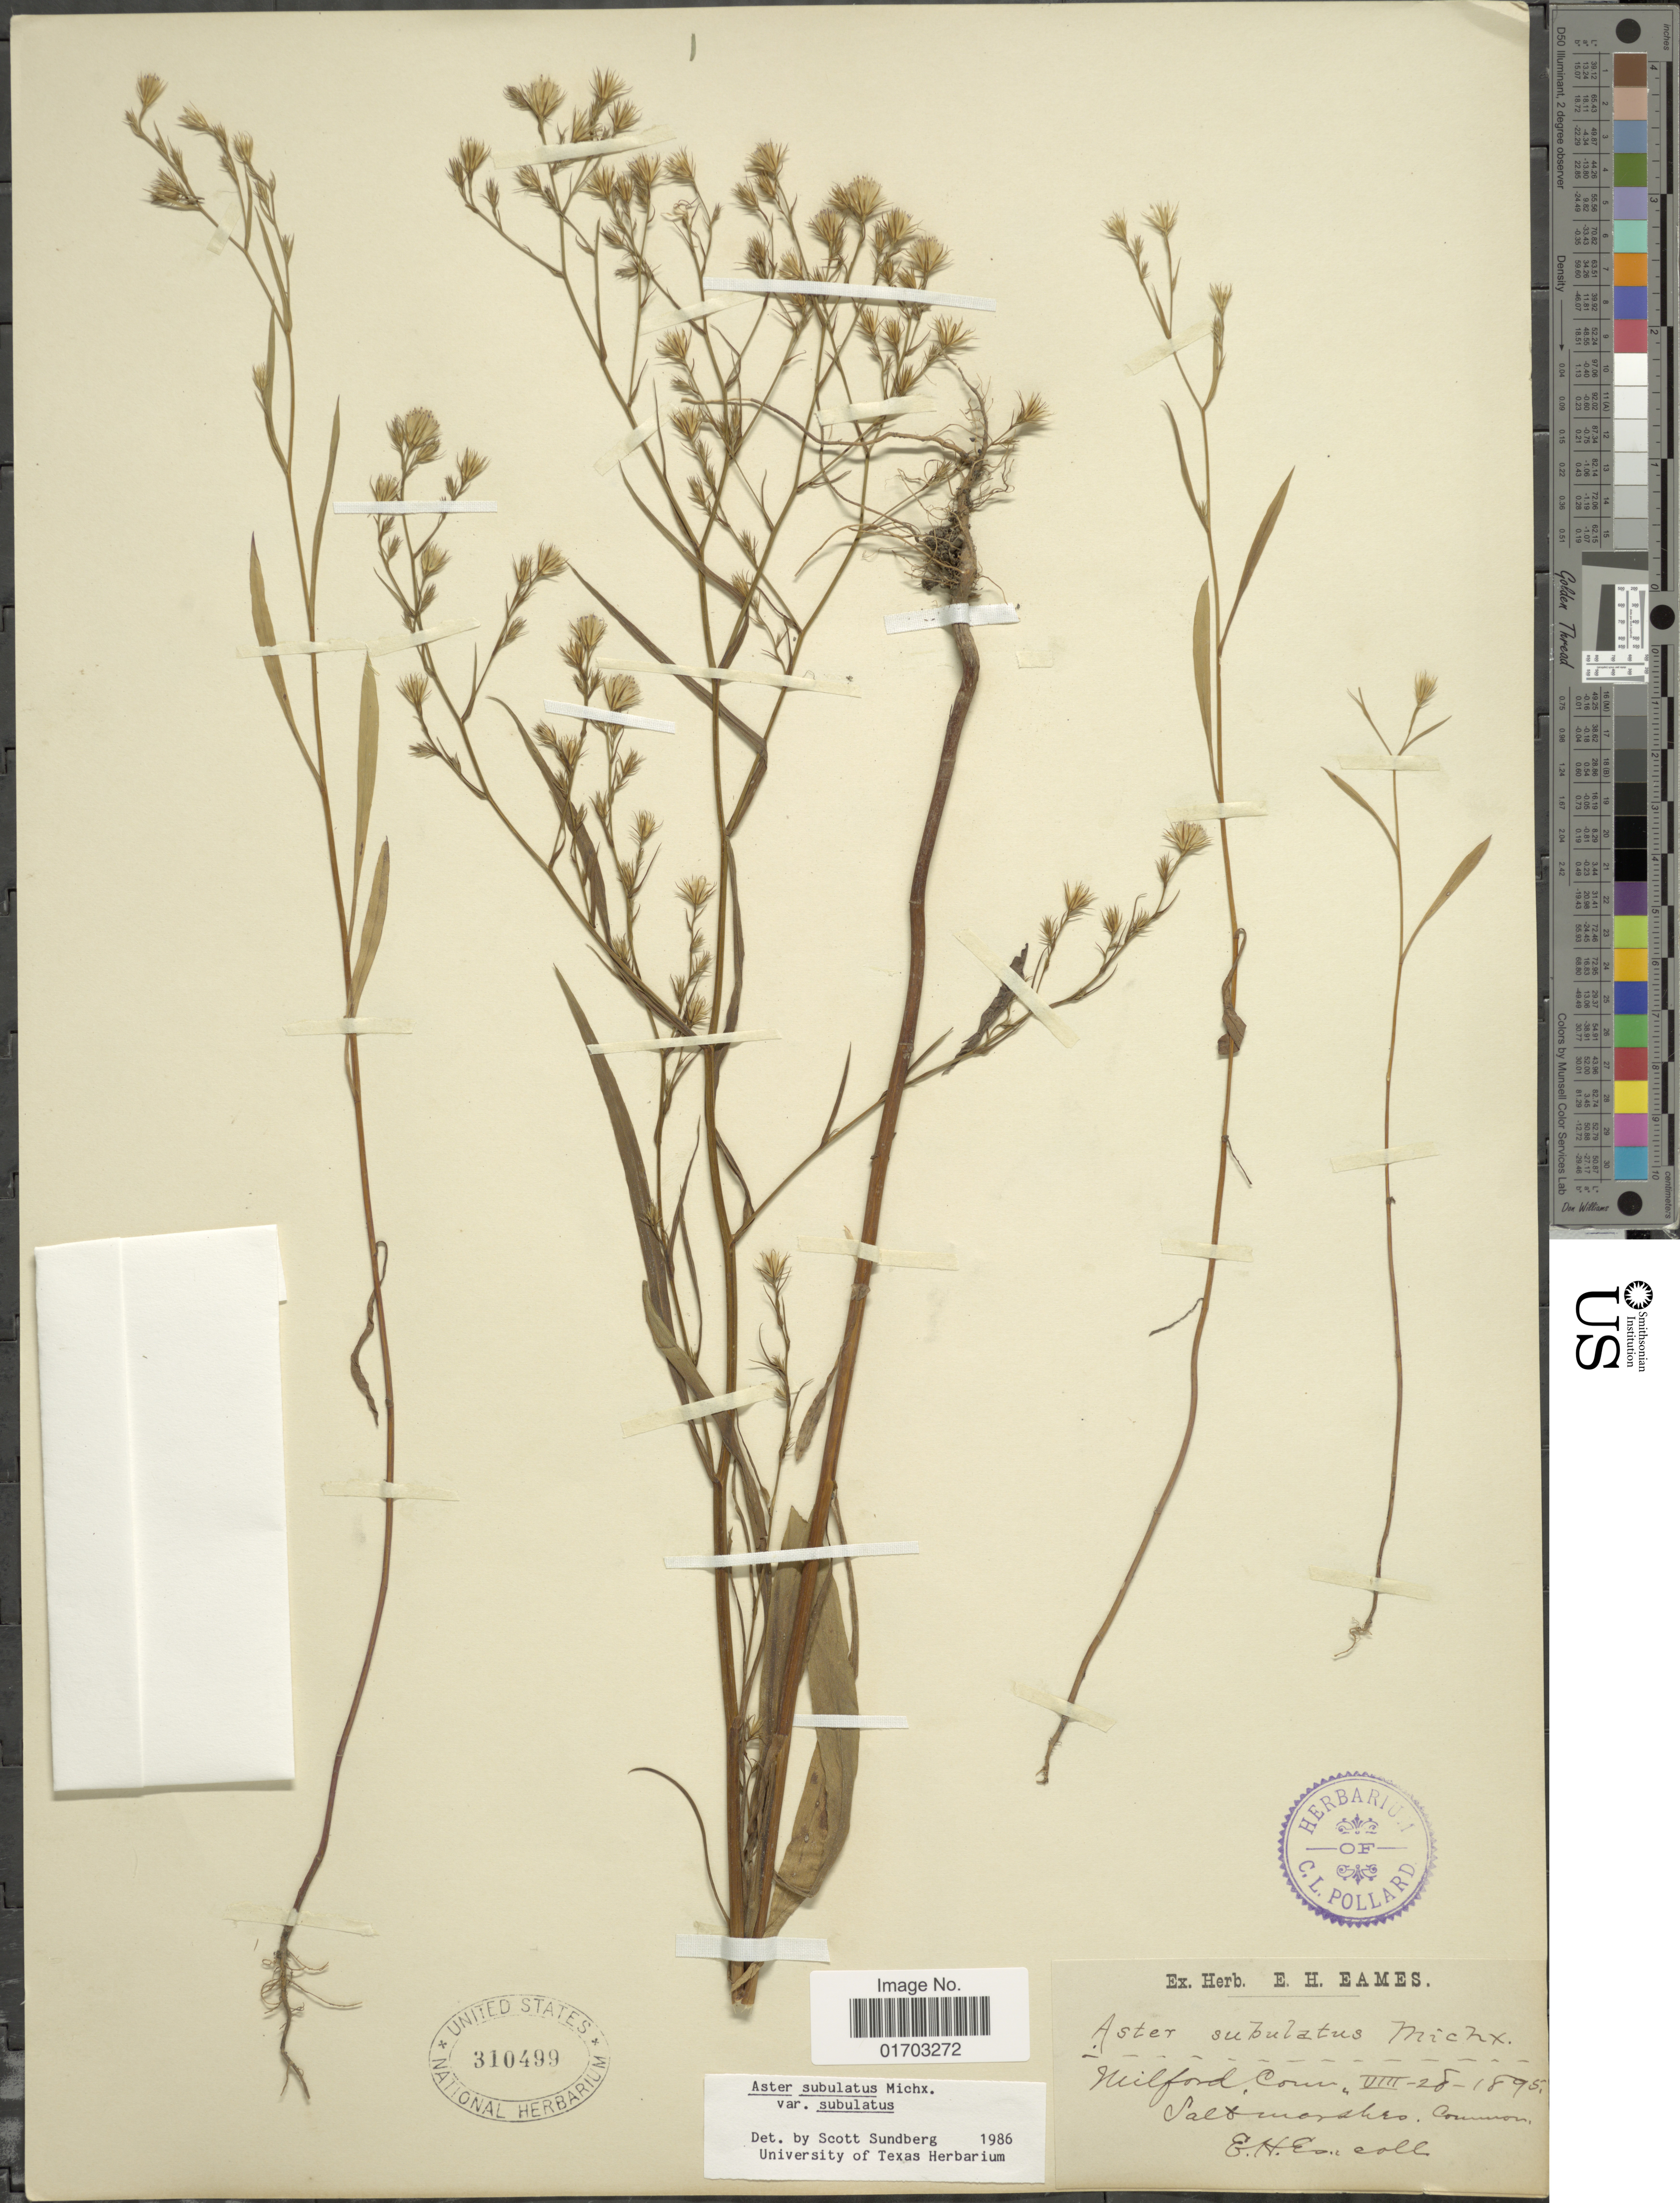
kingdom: Plantae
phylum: Tracheophyta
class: Magnoliopsida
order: Asterales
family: Asteraceae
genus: Symphyotrichum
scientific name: Symphyotrichum subulatum var. subulatum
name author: (Michx.) G.L. Nesom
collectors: E. H. Eames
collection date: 1895-08-28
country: United States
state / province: Connecticut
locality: Milford, Salt marshes.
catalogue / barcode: US 310499